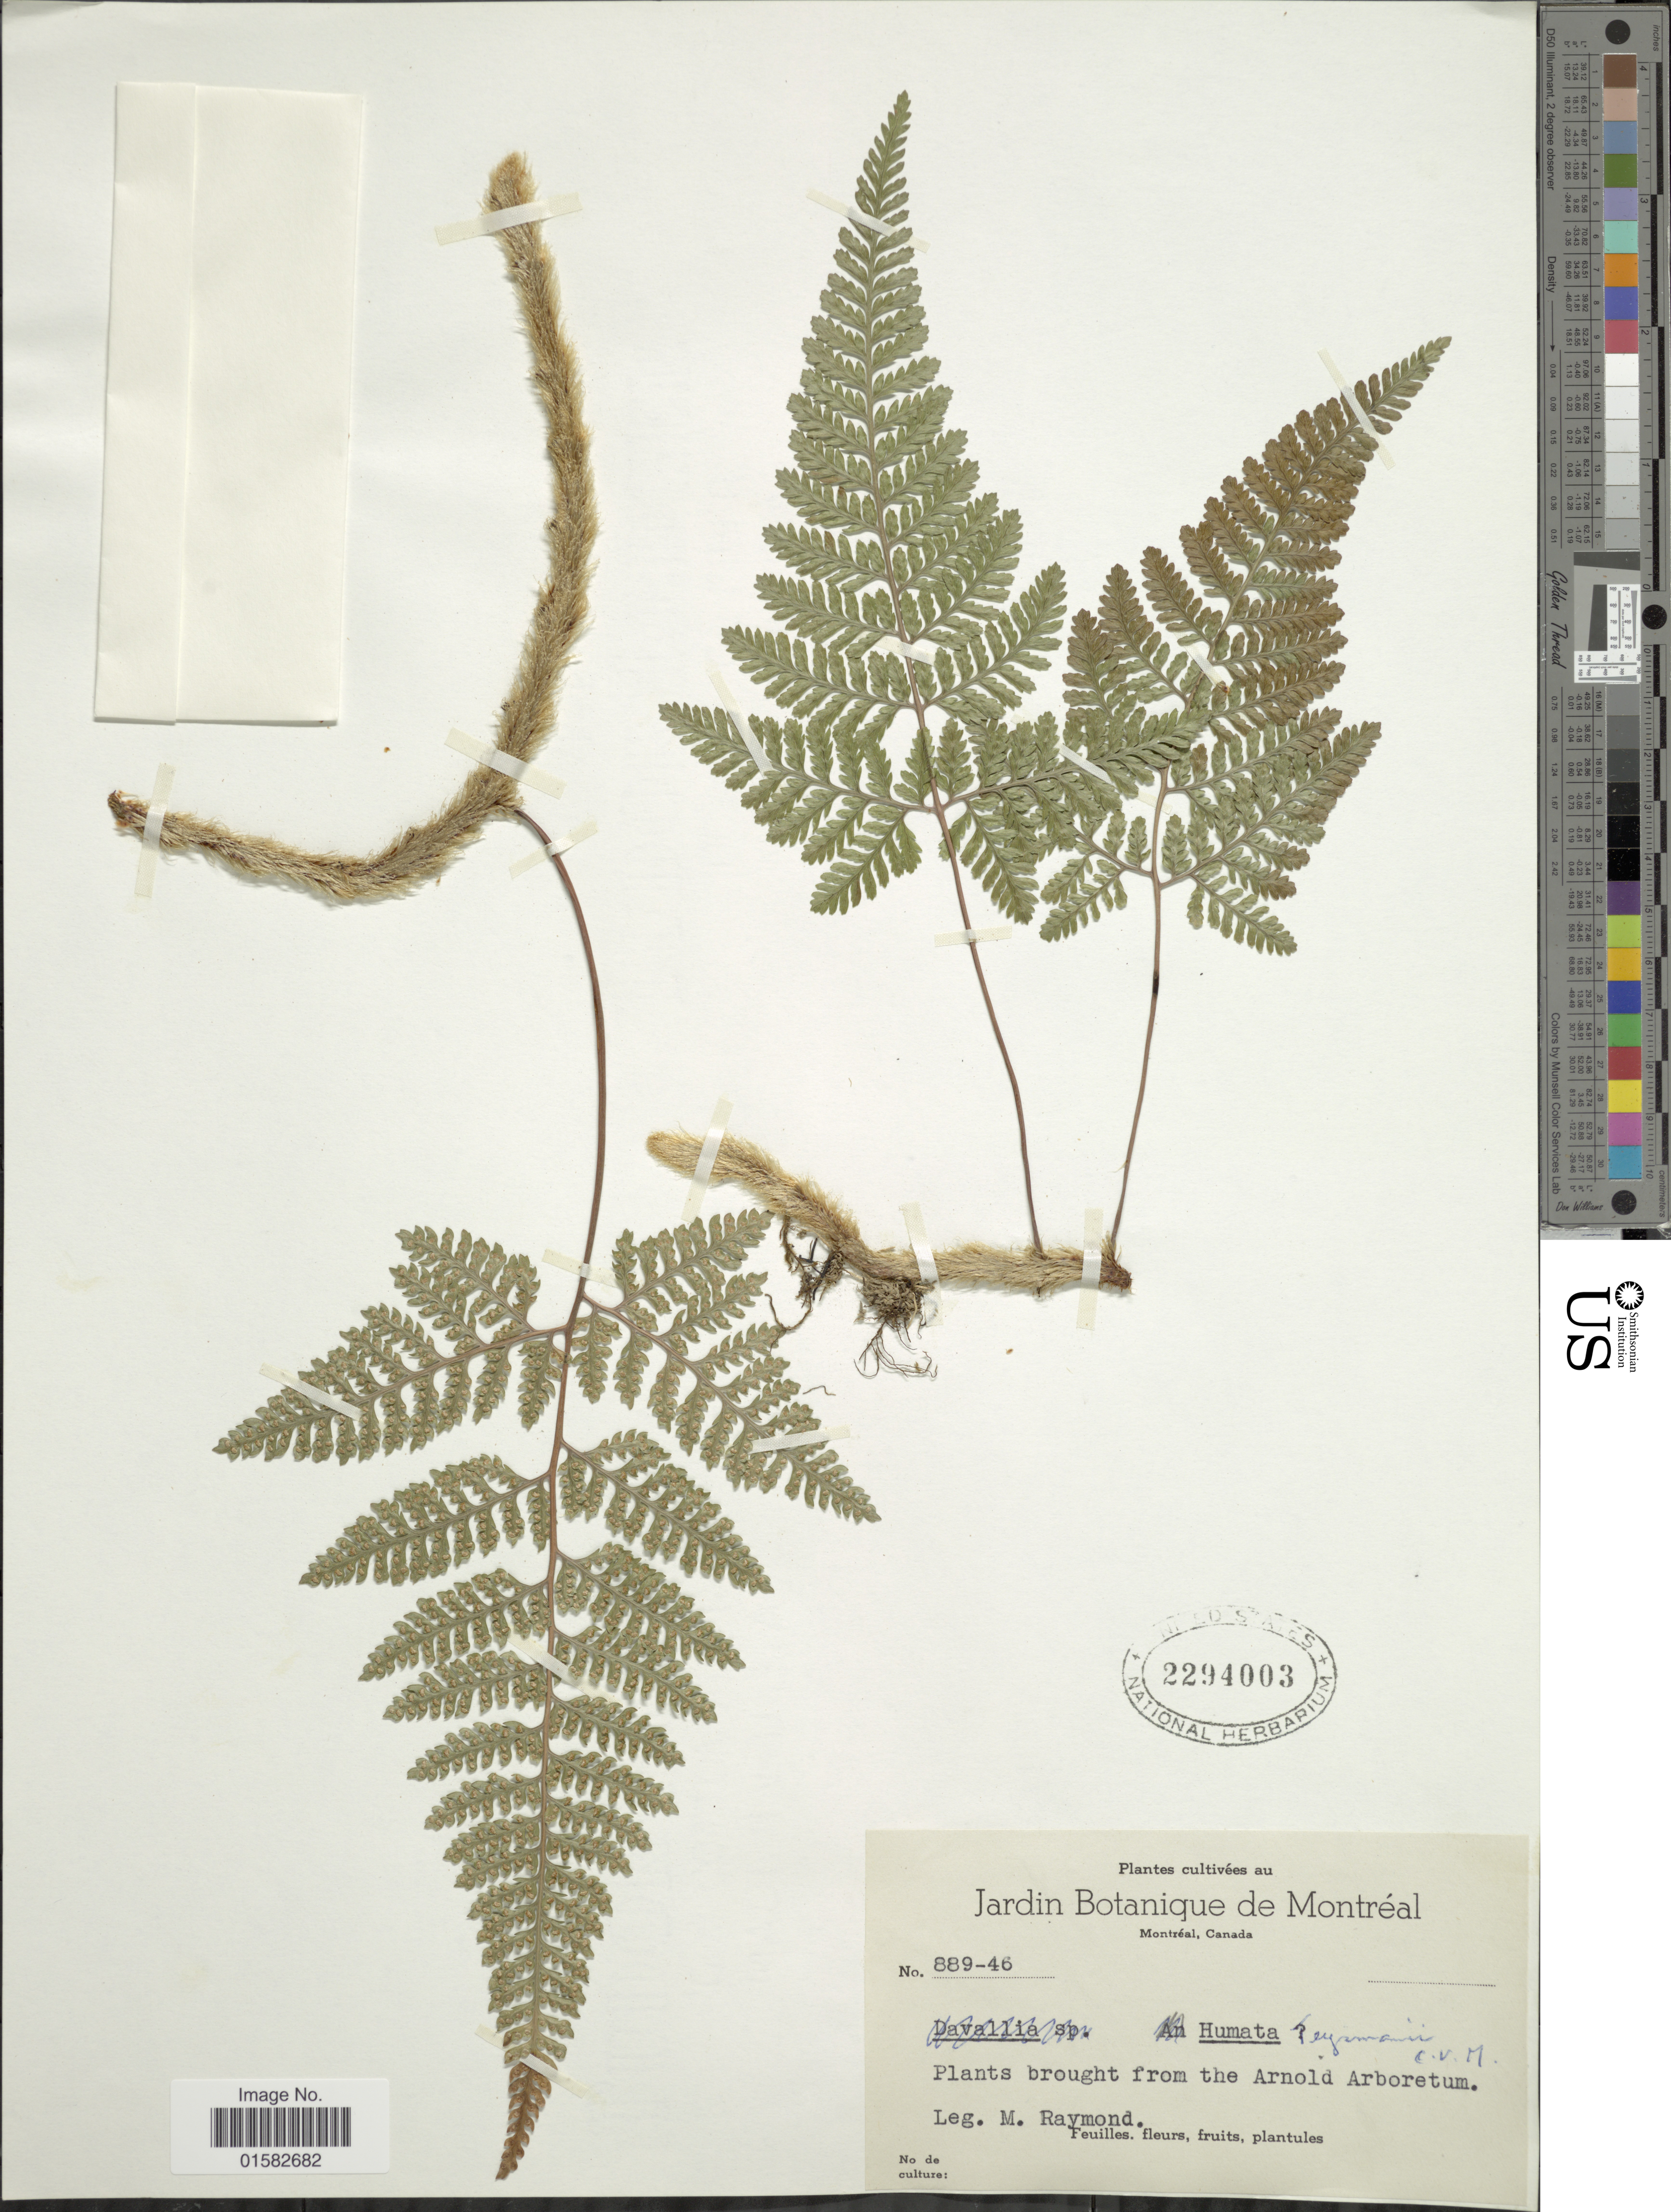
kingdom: Plantae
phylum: Tracheophyta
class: Polypodiopsida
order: Polypodiales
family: Davalliaceae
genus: Davallia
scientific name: Davallia sp.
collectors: M. Raymond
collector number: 889-46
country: Canada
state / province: Quebec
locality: Jardin Botanique de Montreal, Platns brought from the Arnold Arboretum.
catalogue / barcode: US 2294003